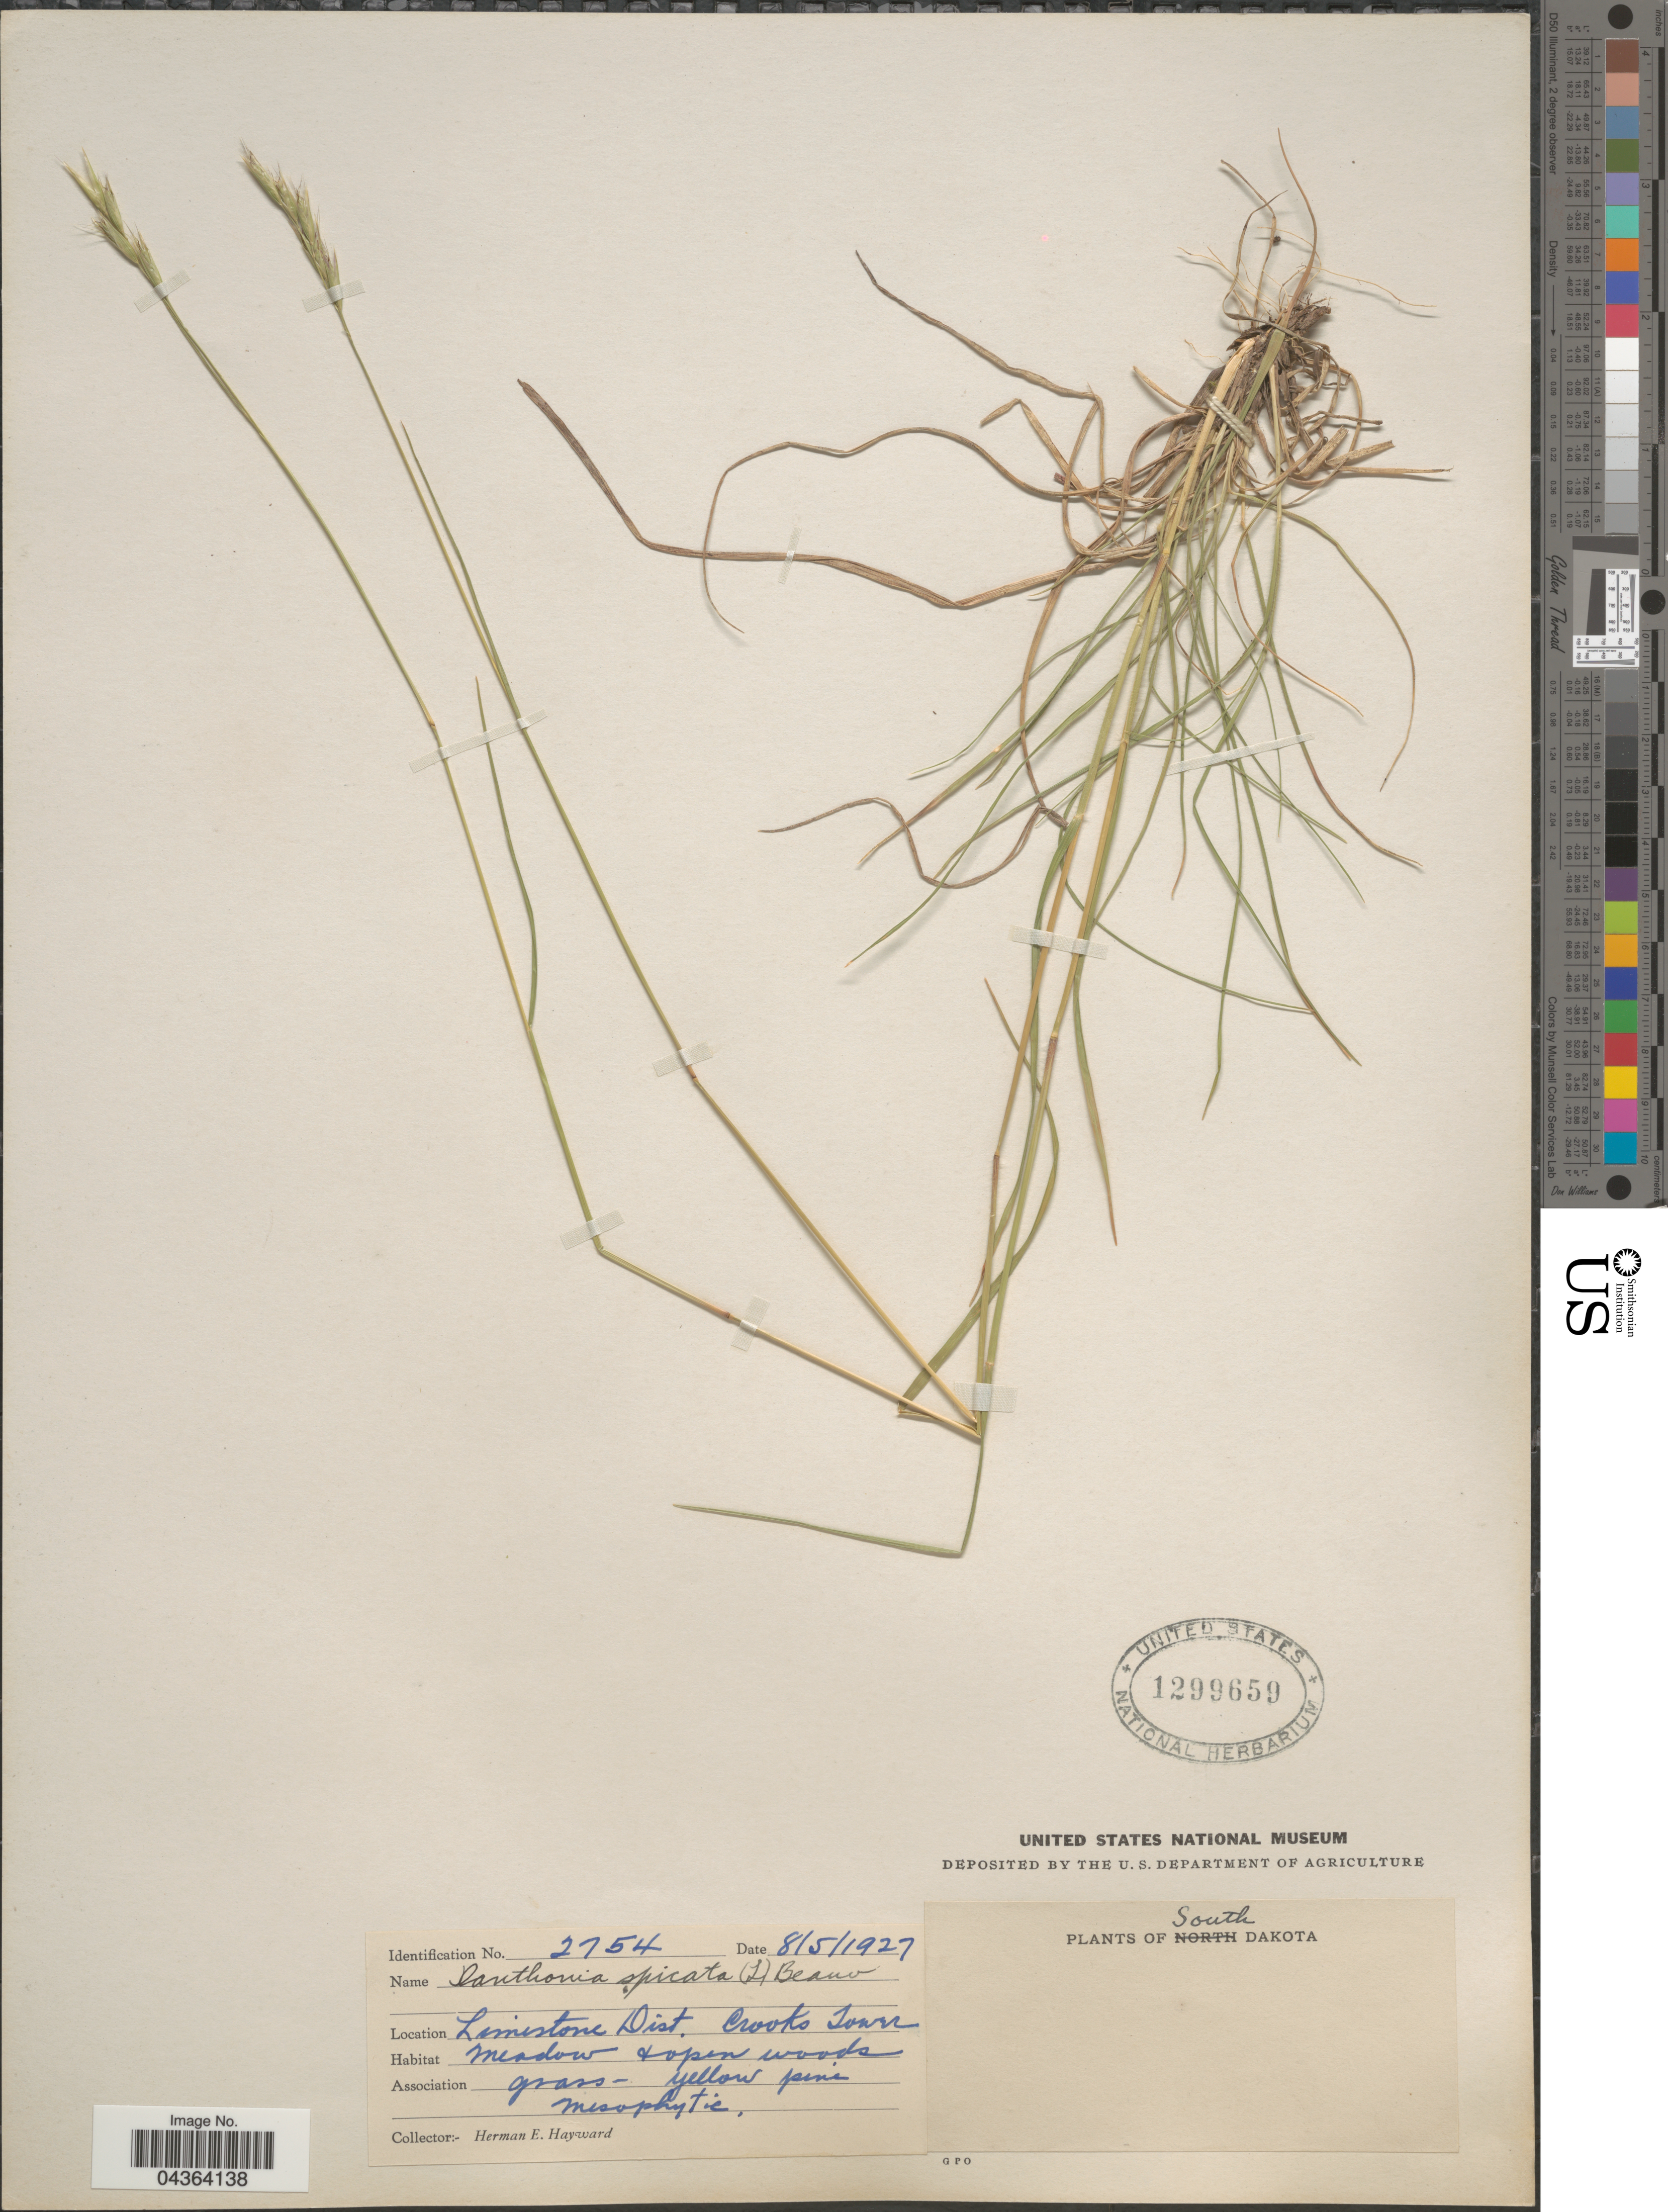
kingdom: Plantae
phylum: Tracheophyta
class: Liliopsida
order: Poales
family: Poaceae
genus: Danthonia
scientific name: Danthonia spicata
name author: (L.) P. Beauv. ex Roem. & Schult.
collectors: H. Hayward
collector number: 2754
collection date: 1927-08-05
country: United States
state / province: South Dakota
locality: Limestone Dist. Crooks Tower.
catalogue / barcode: US 1299659